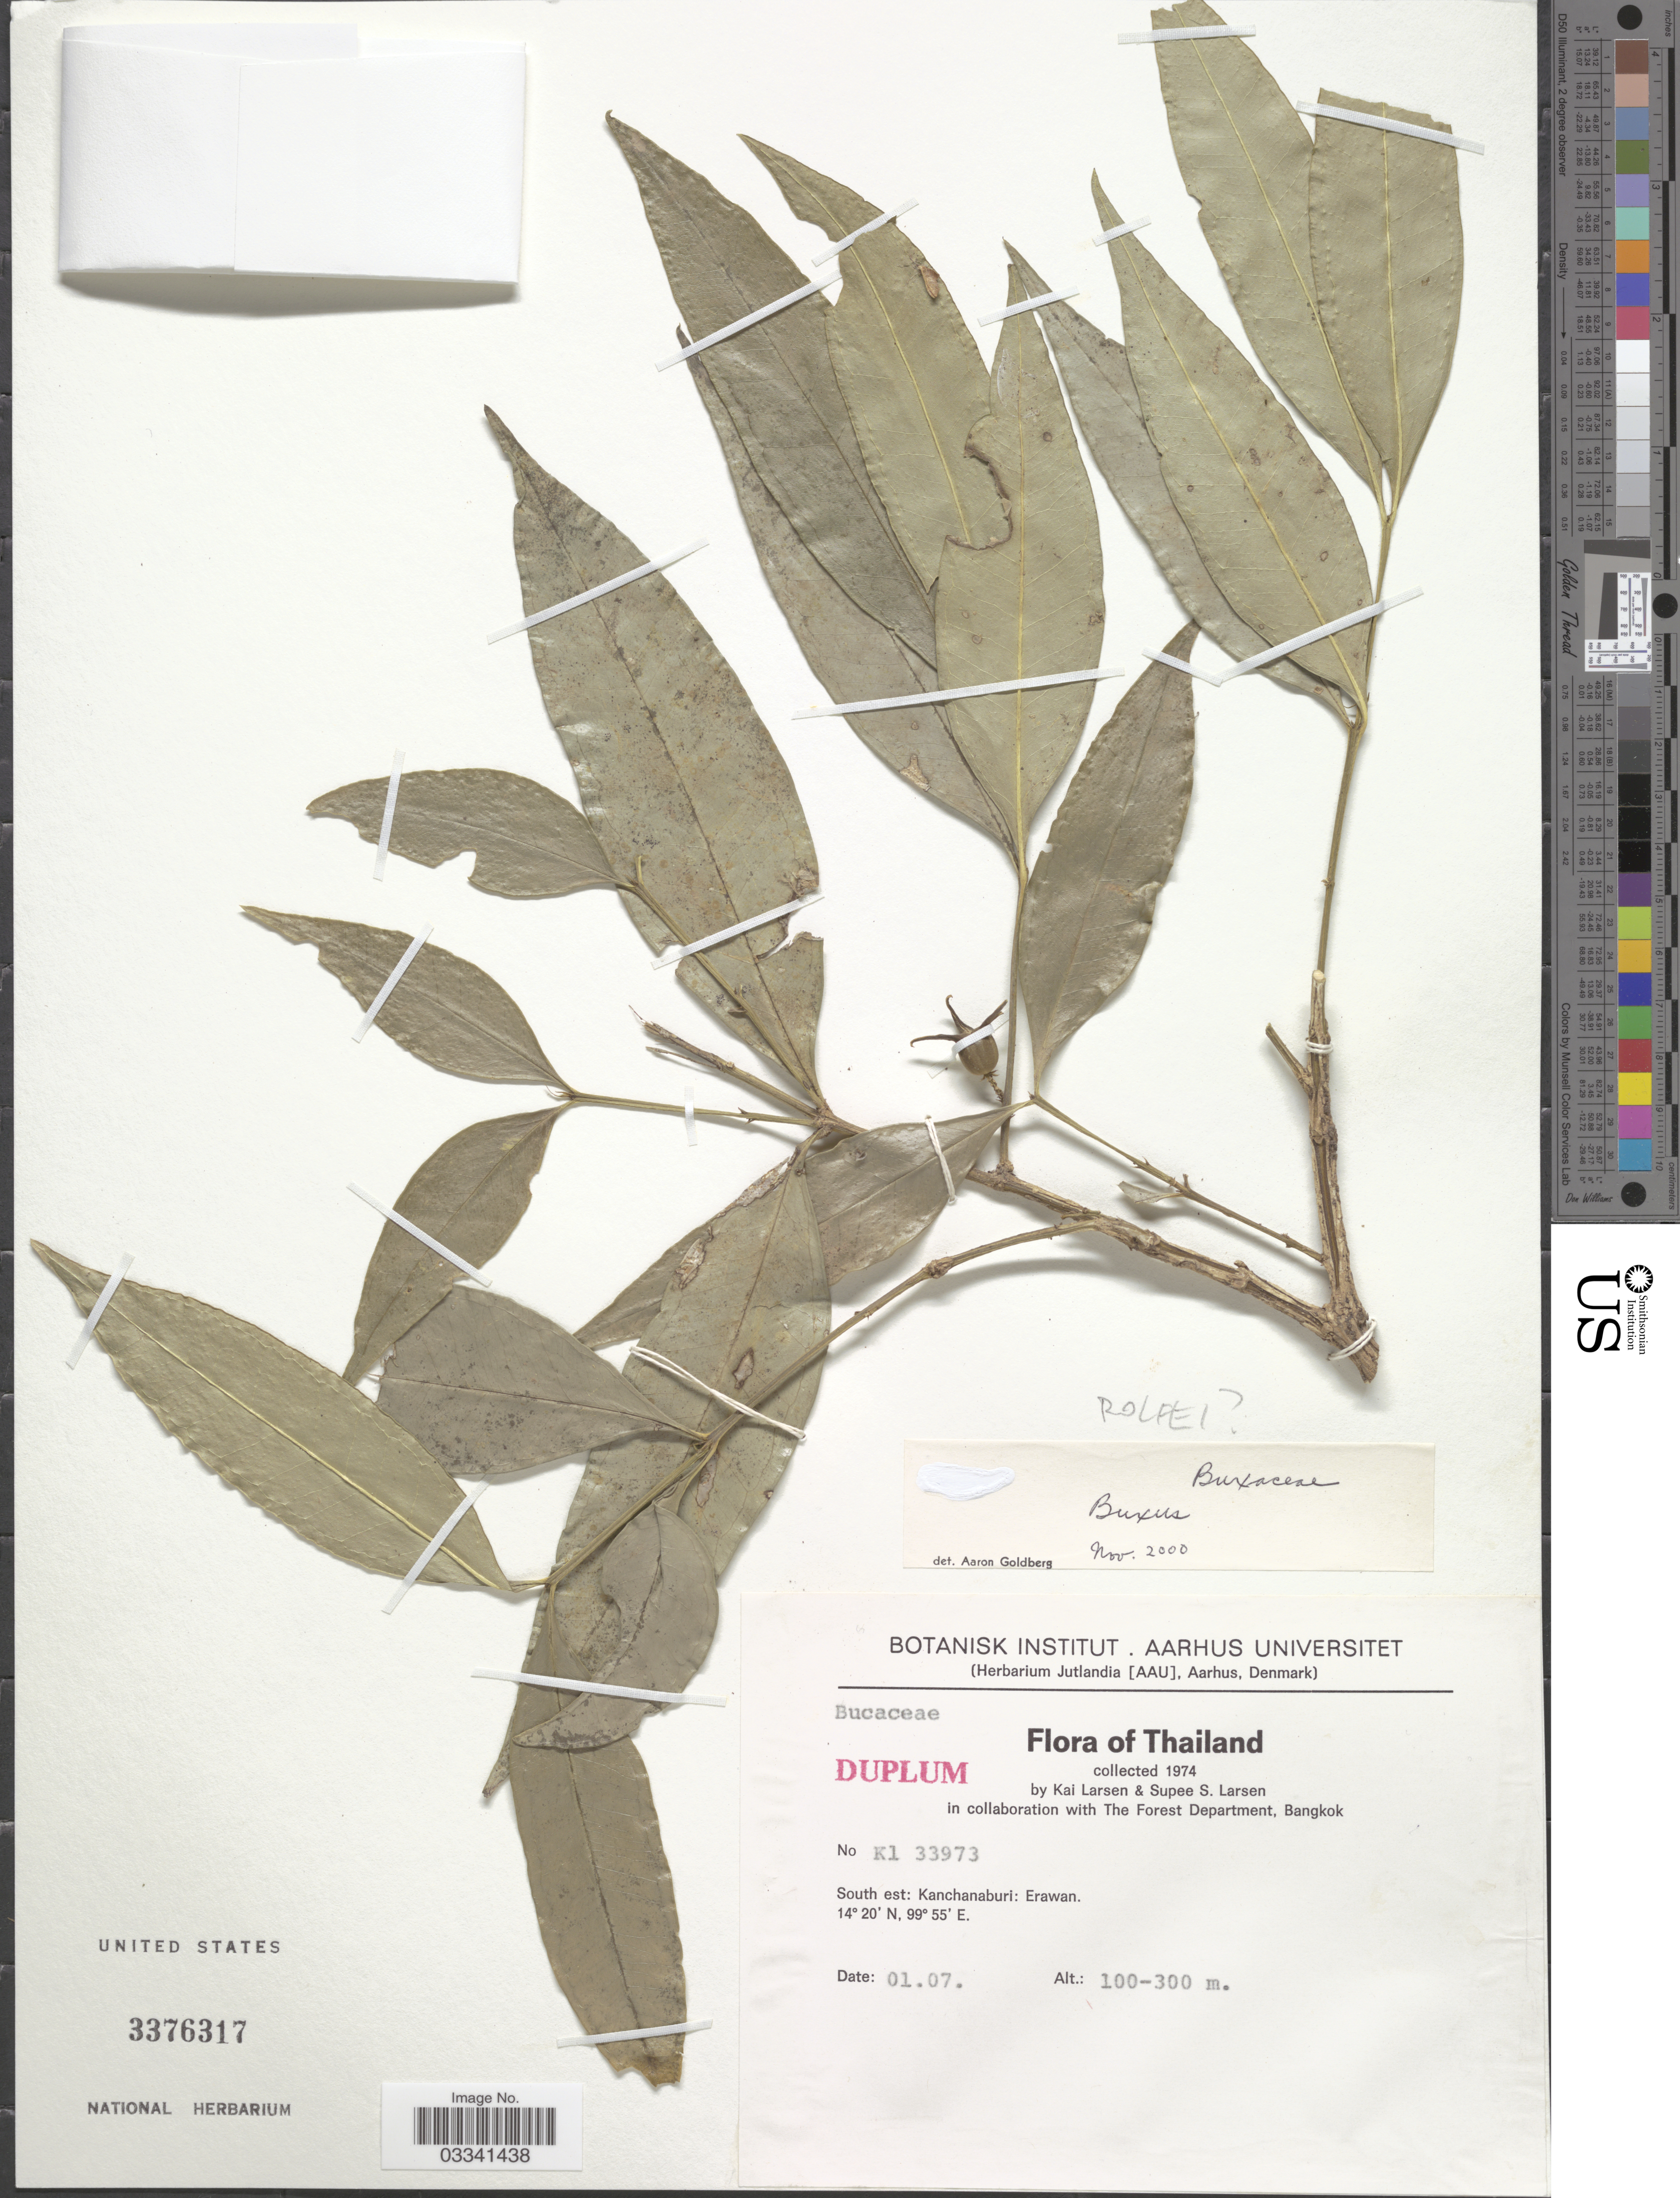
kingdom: Plantae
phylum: Tracheophyta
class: Magnoliopsida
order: Buxales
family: Buxaceae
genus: Buxus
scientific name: Buxus sinica var. insularis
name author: (Nakai) Cheng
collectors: K. Larsen & S. Larsen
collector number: K1 33973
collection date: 1974-07-01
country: Thailand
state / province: Kanchanaburi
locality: South est: Kanchanaburi: Erawan.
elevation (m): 100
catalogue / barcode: US 3376317